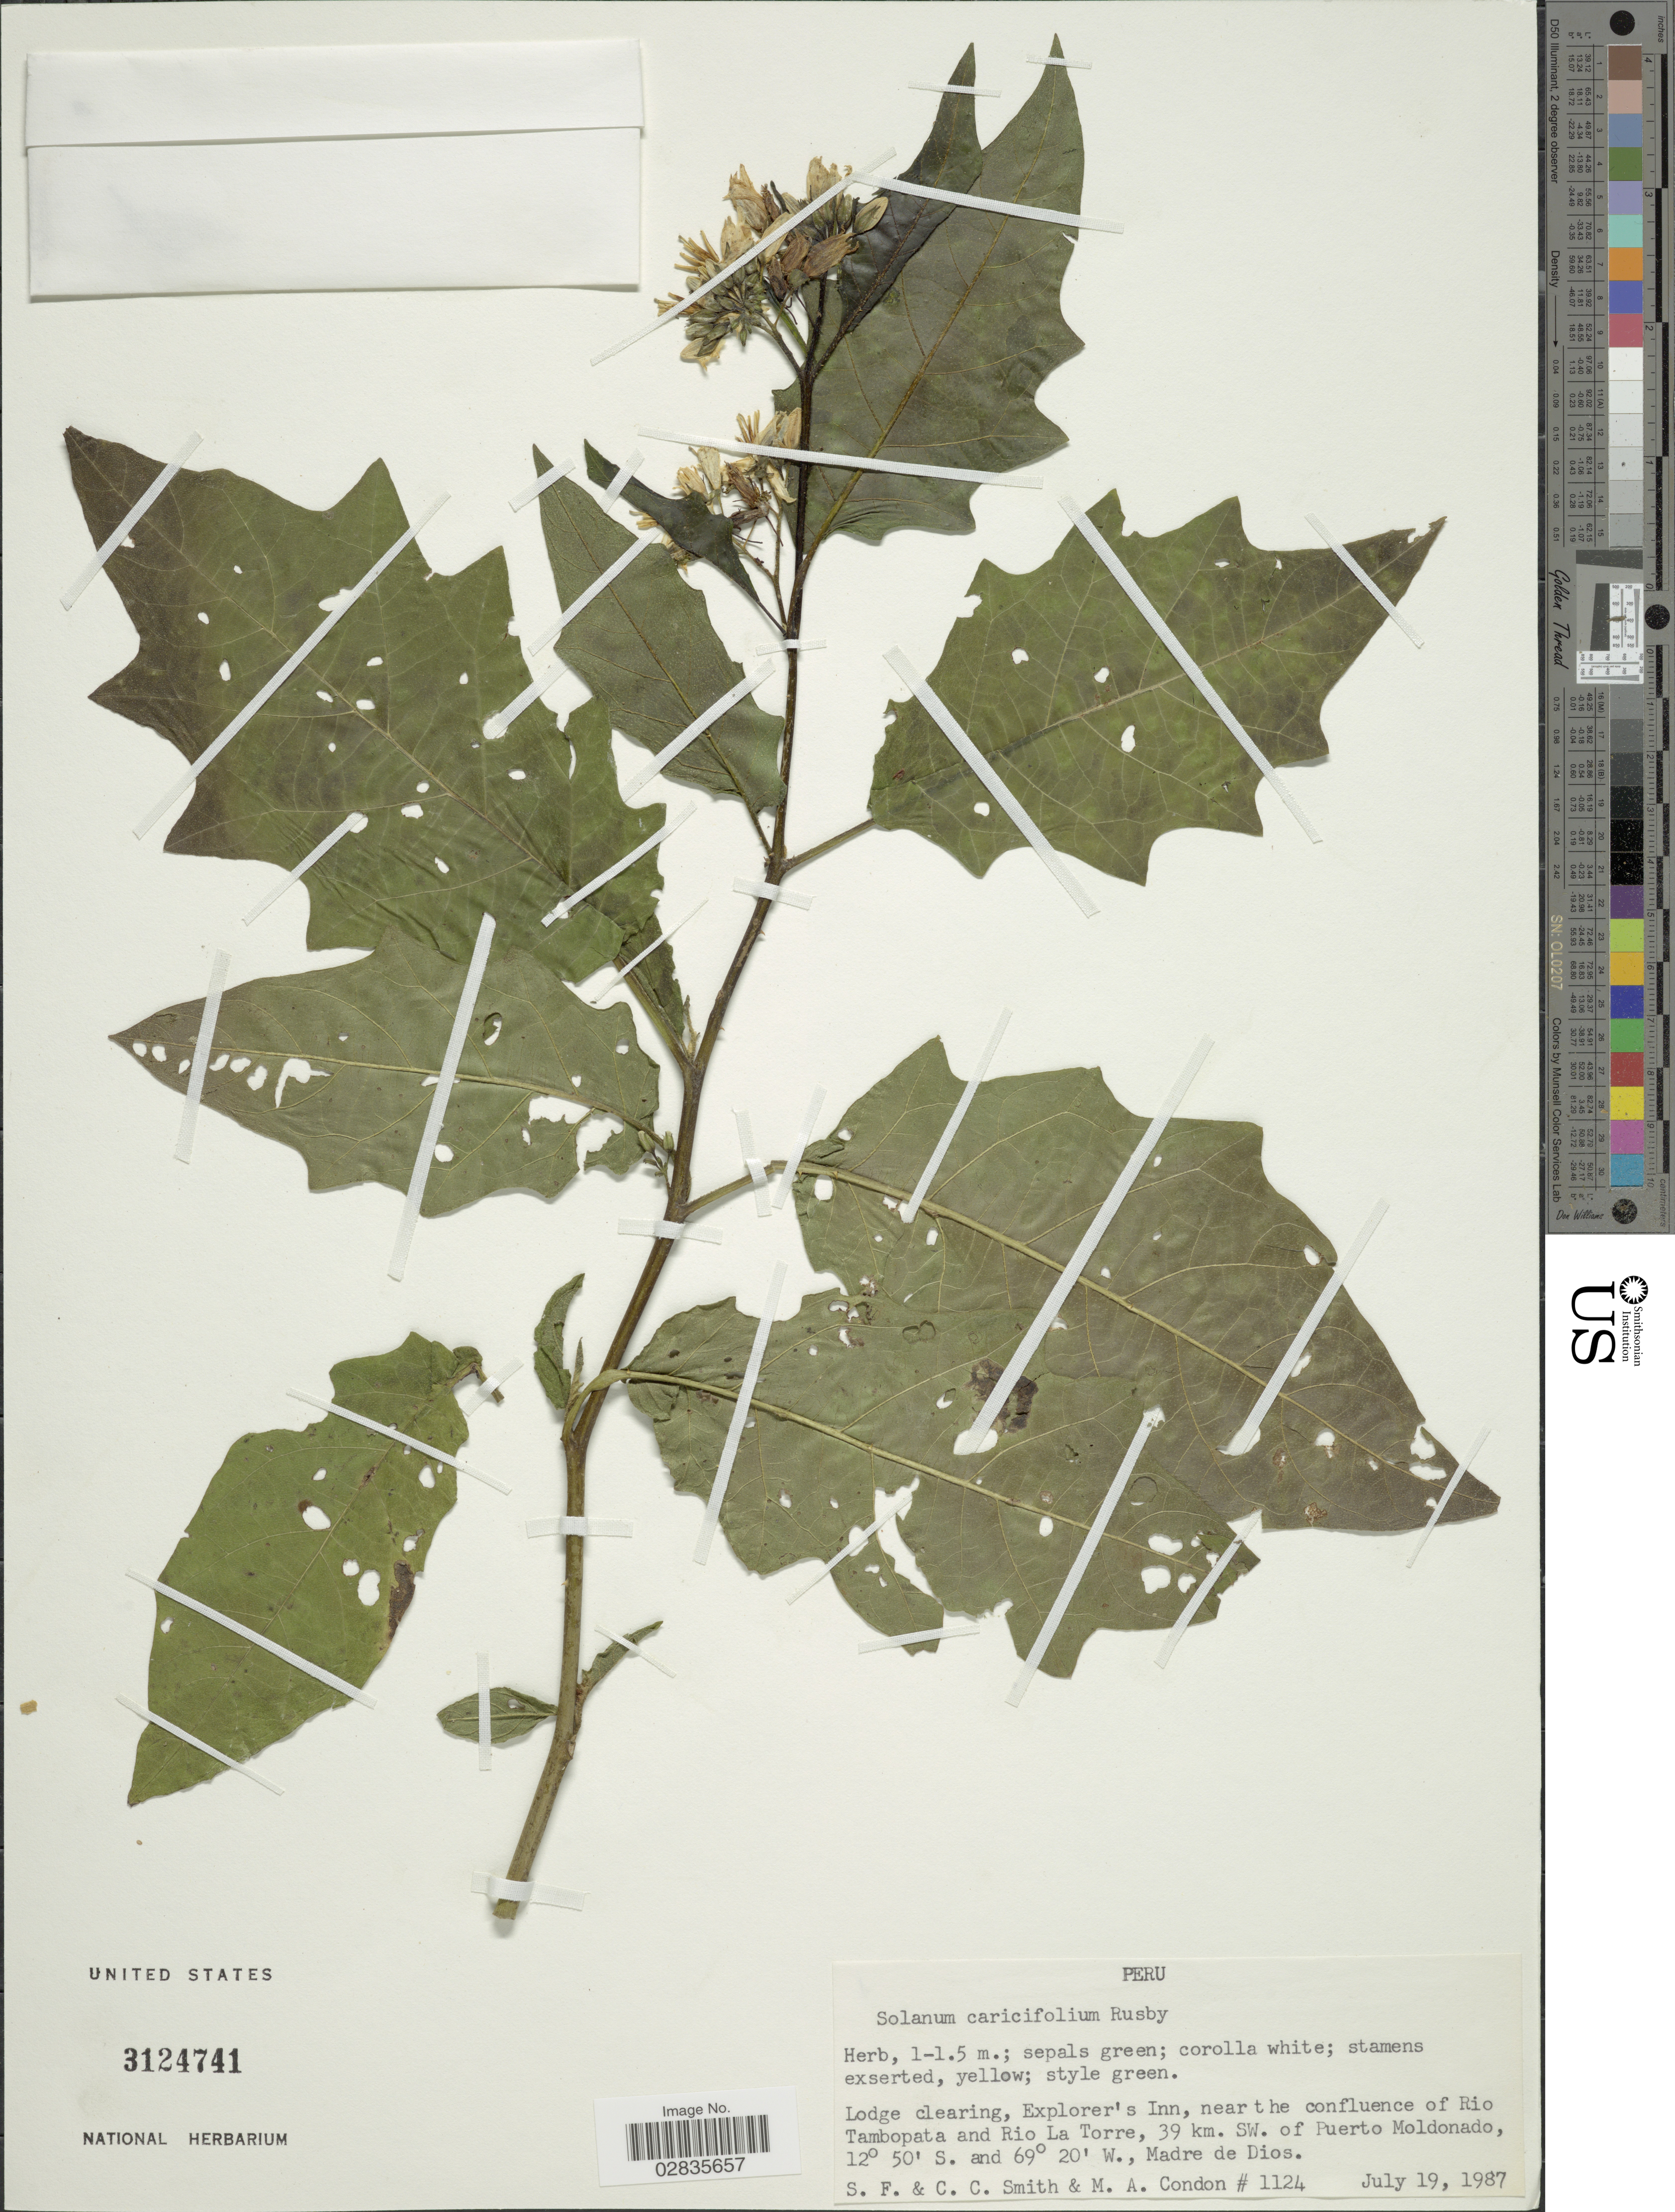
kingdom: Plantae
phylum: Tracheophyta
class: Magnoliopsida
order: Solanales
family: Solanaceae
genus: Solanum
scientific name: Solanum caricaefolium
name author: Rusby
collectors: S.F. Smith, C. C. Smith & M. Condon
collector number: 1124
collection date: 1987-07-19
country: Peru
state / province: Madre de Dios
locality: Lodge clearing, Explorer's Inn, near the confluence of Rio Tambopata and Rio La Torre, 39 km. SW. of Puerto Moldonado.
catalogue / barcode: US 3124741